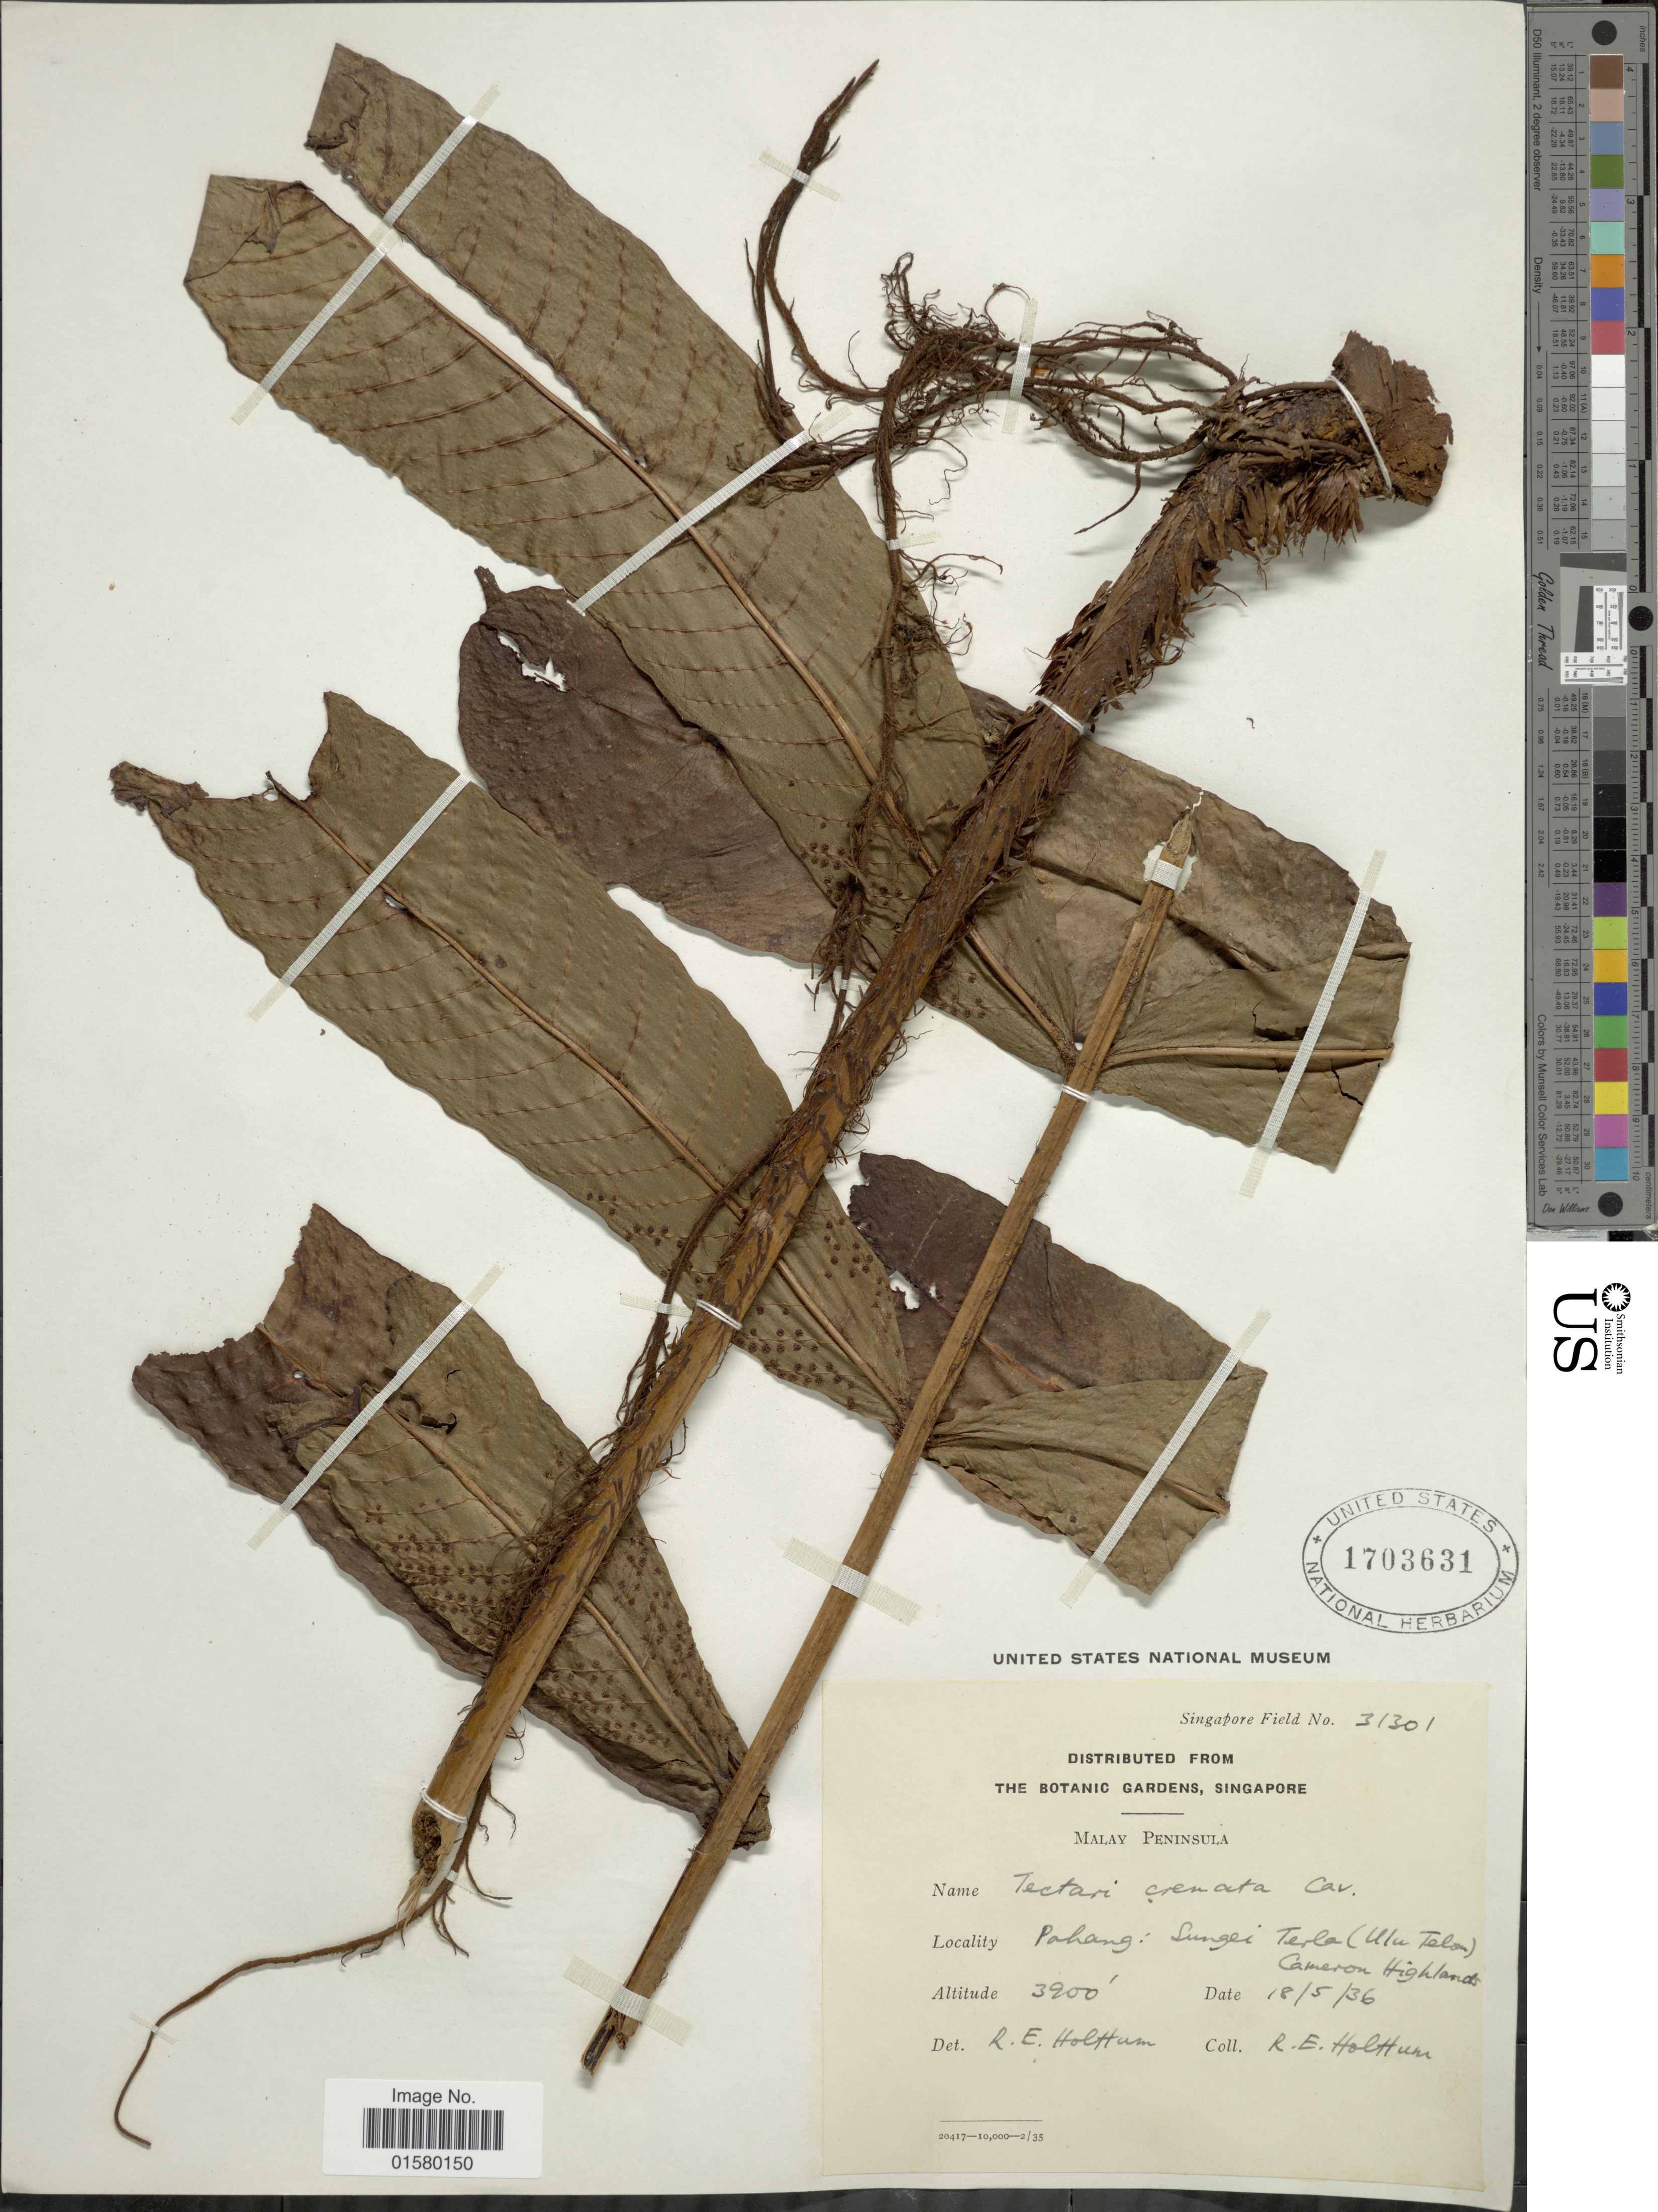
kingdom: Plantae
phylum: Tracheophyta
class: Polypodiopsida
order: Polypodiales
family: Tectariaceae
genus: Tectaria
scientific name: Tectaria crenata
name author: Cav.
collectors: R. E. Holttum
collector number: Singapore Field 31301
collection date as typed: Transcribed d/m/y: 18/5/36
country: Malaysia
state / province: Pahang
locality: Malay Peninsula, Pahang: Sungei Terla (Ulu Telo [illegible text]), Ca,eron Highlands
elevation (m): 1189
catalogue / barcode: US 1703631